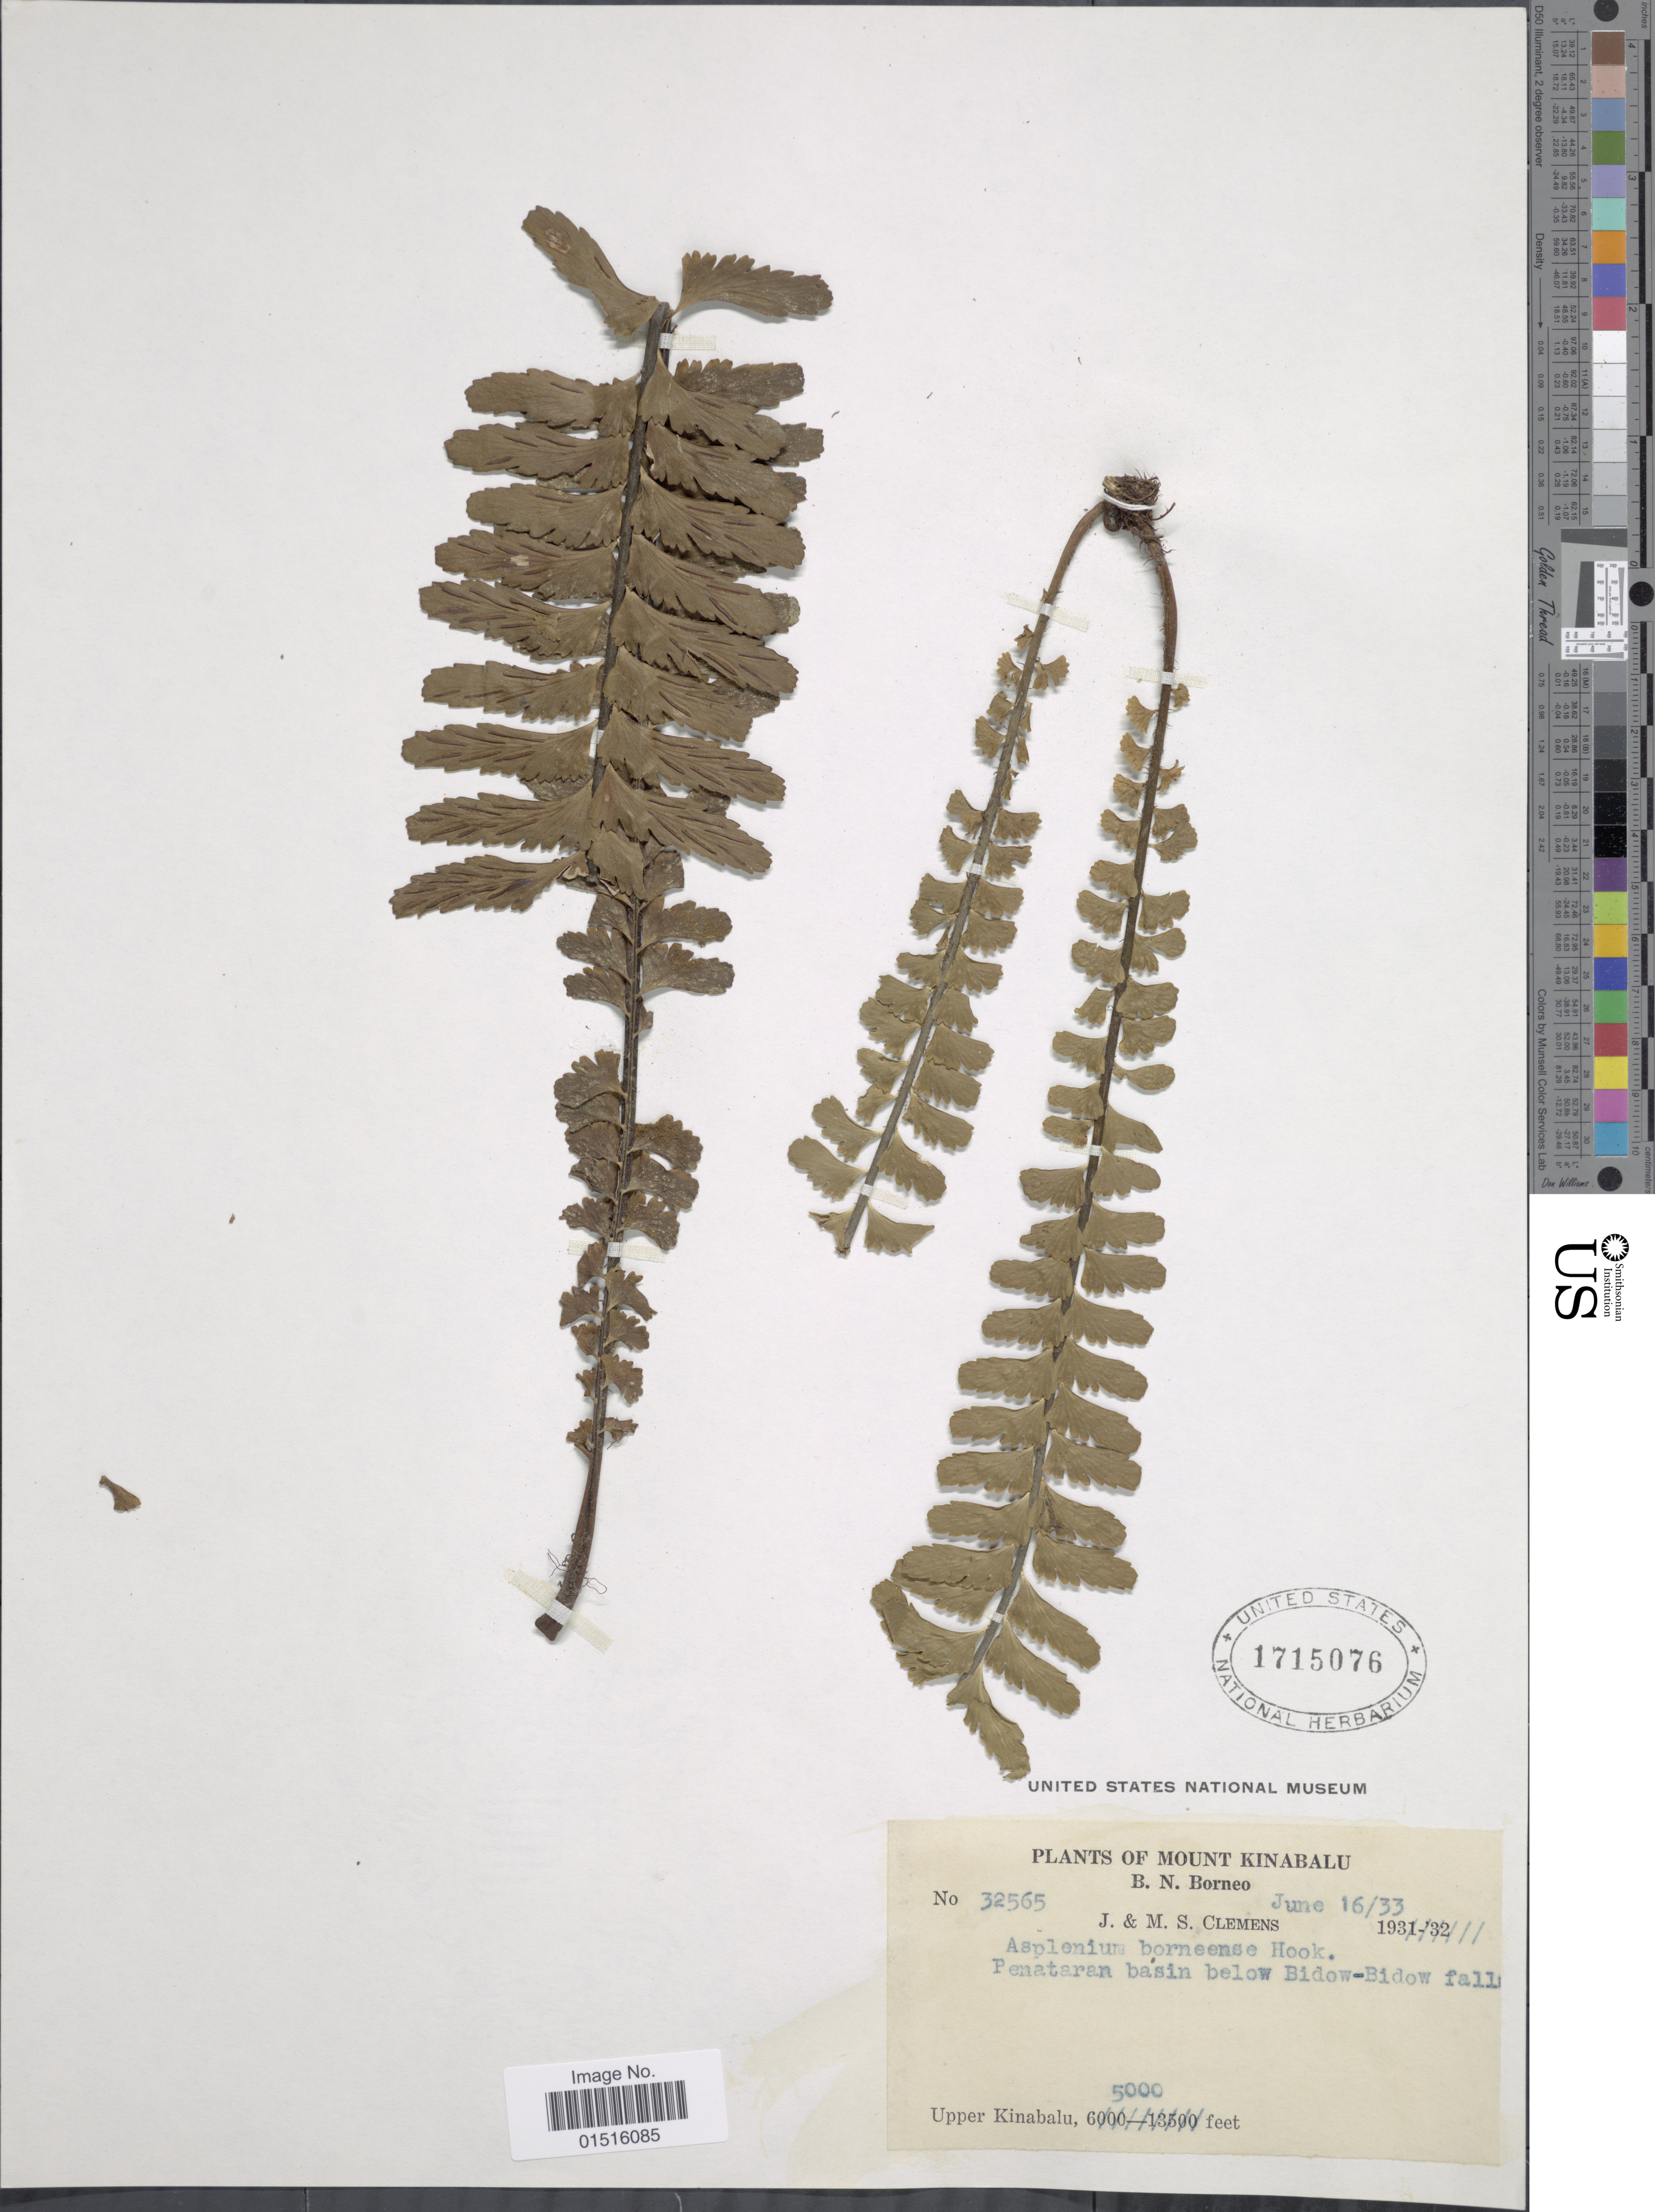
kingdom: Plantae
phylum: Tracheophyta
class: Polypodiopsida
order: Polypodiales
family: Aspleniaceae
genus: Asplenium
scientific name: Asplenium borneense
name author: Hook.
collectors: J. Clemens & M. S. Clemens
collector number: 32565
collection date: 1933-06-16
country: Malaysia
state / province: Sabah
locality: Mount Kinabalu, B. N. Borneo, Upper Kinabalu. penataran basin below Bidow-Bidow falls.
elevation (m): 1524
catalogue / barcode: US 1715076